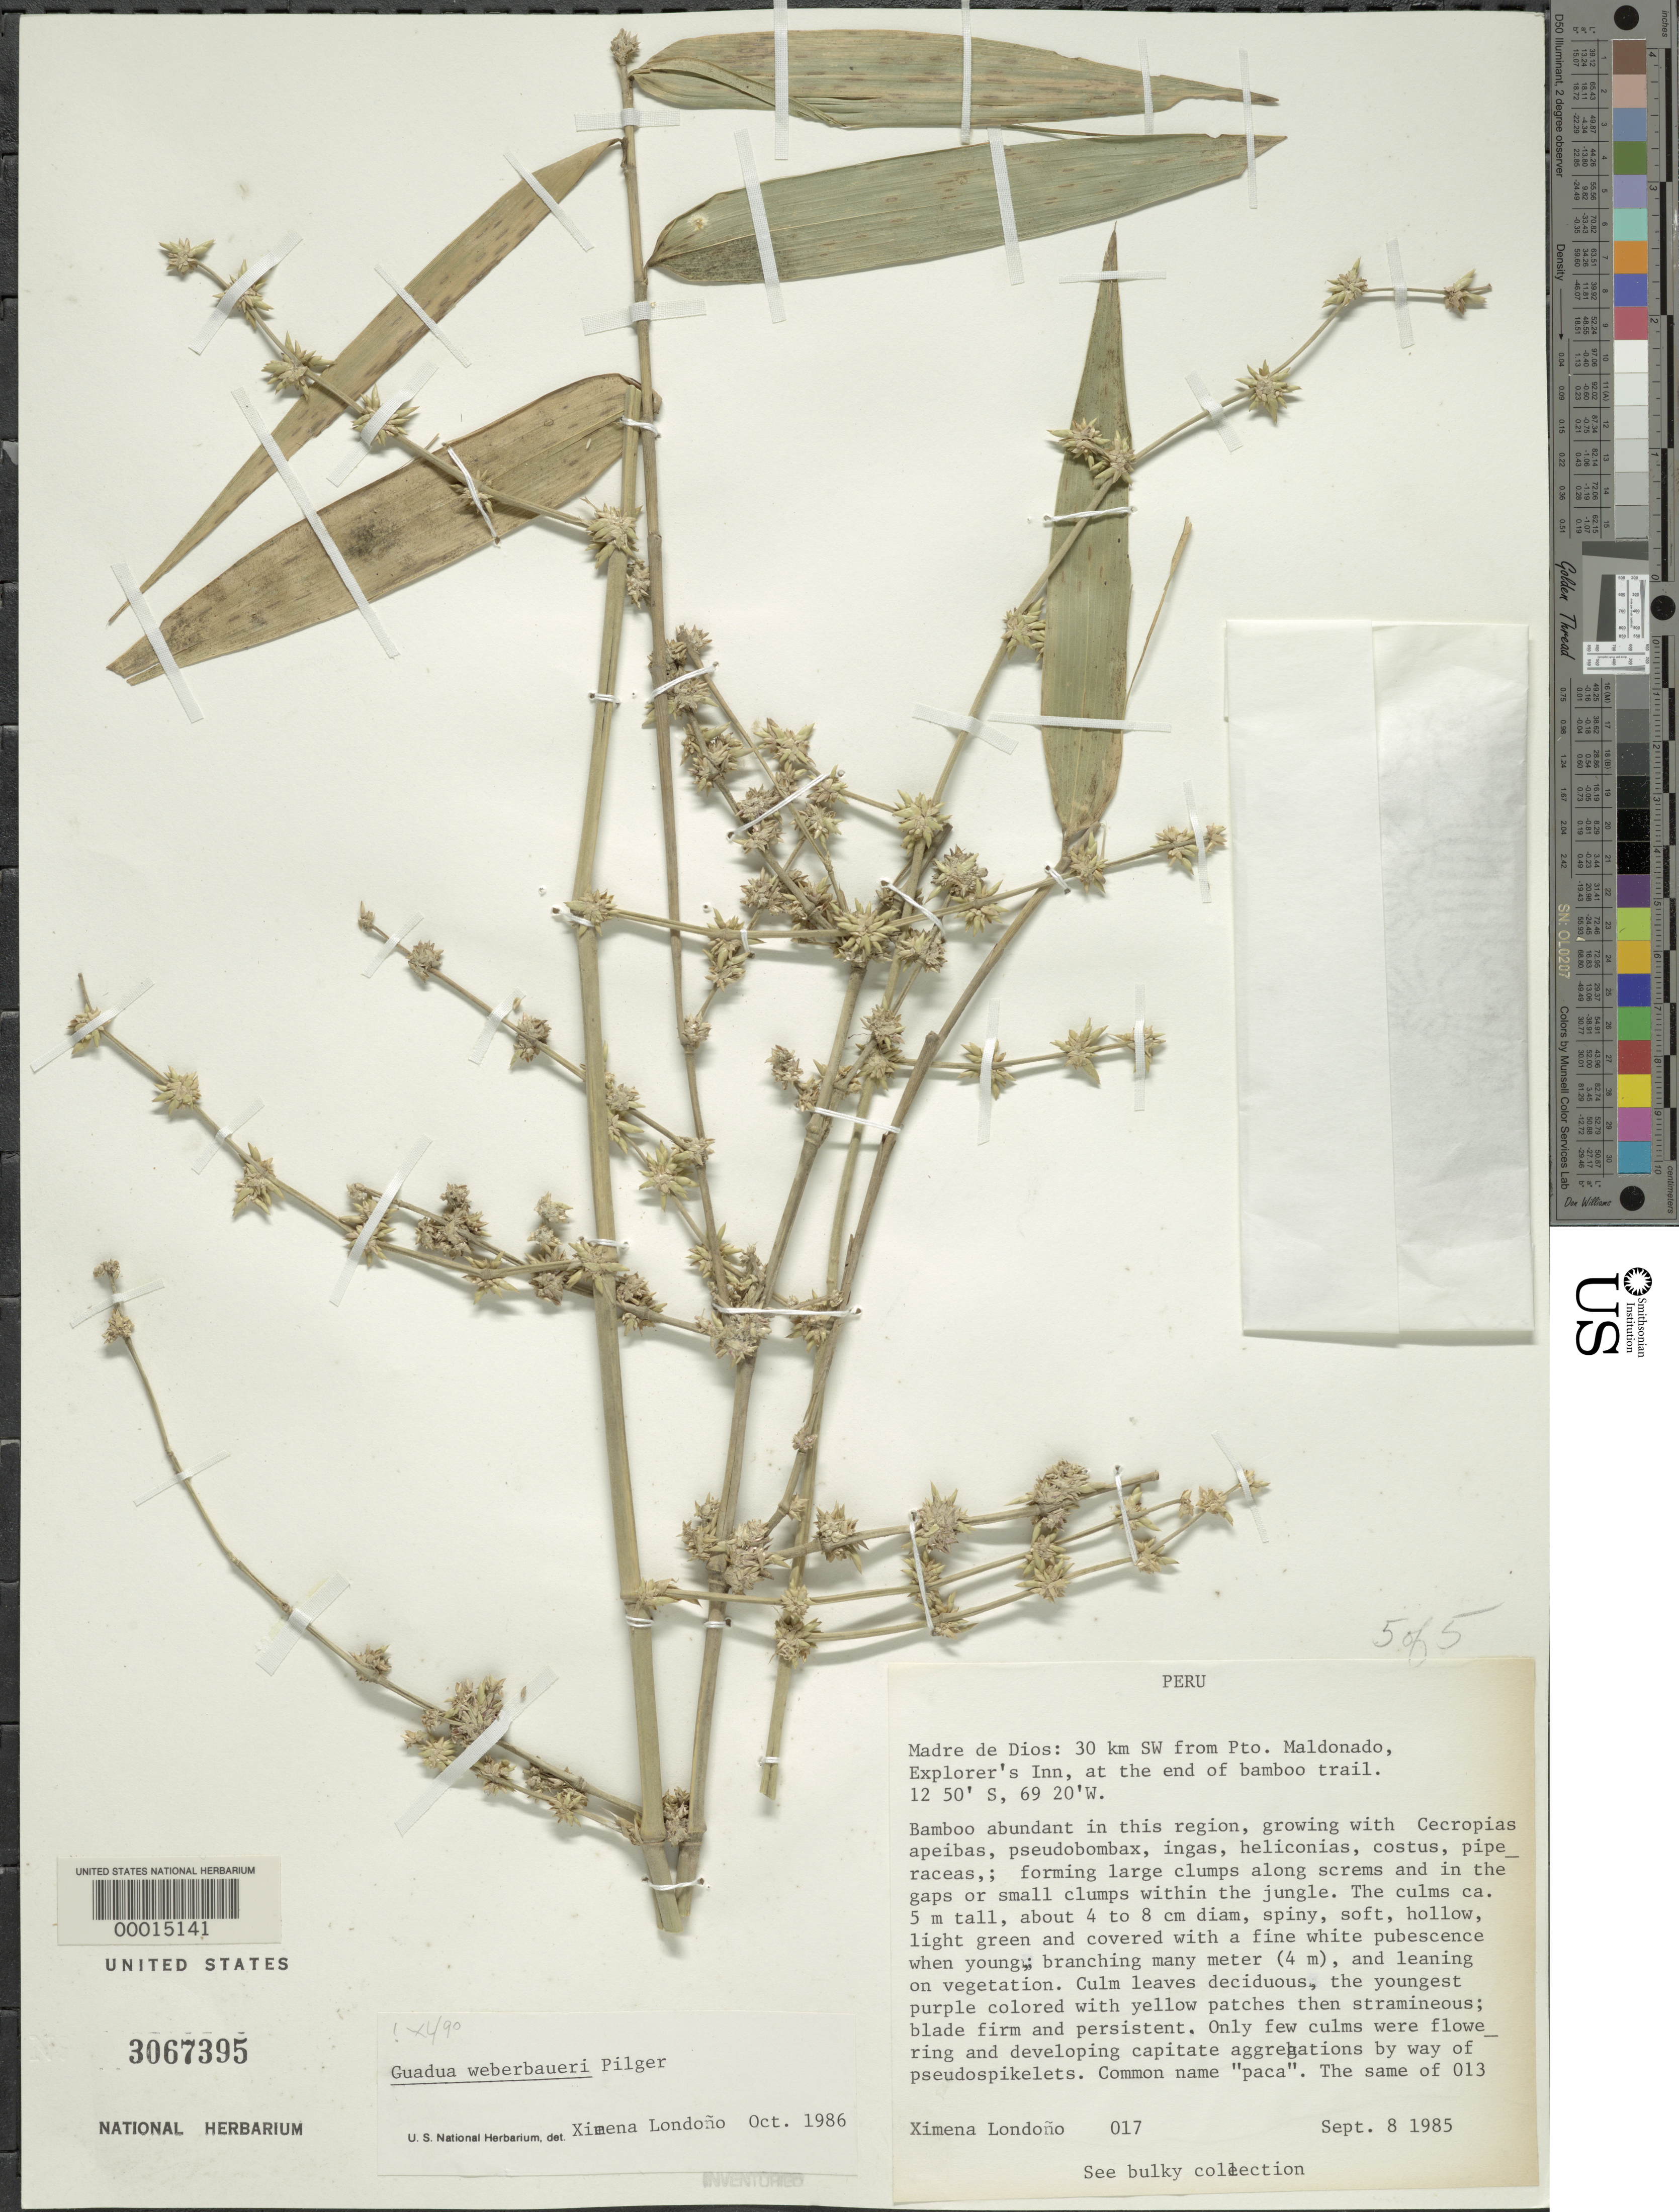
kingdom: Plantae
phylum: Tracheophyta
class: Liliopsida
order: Poales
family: Poaceae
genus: Guadua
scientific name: Guadua weberbaueri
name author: Pilg.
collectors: X. Londoño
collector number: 85-017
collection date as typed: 08 Sep 1985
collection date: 1985-09-08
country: Peru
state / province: Madre de Dios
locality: Maldonado, explorer's inn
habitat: Jungle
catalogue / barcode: US 3067395